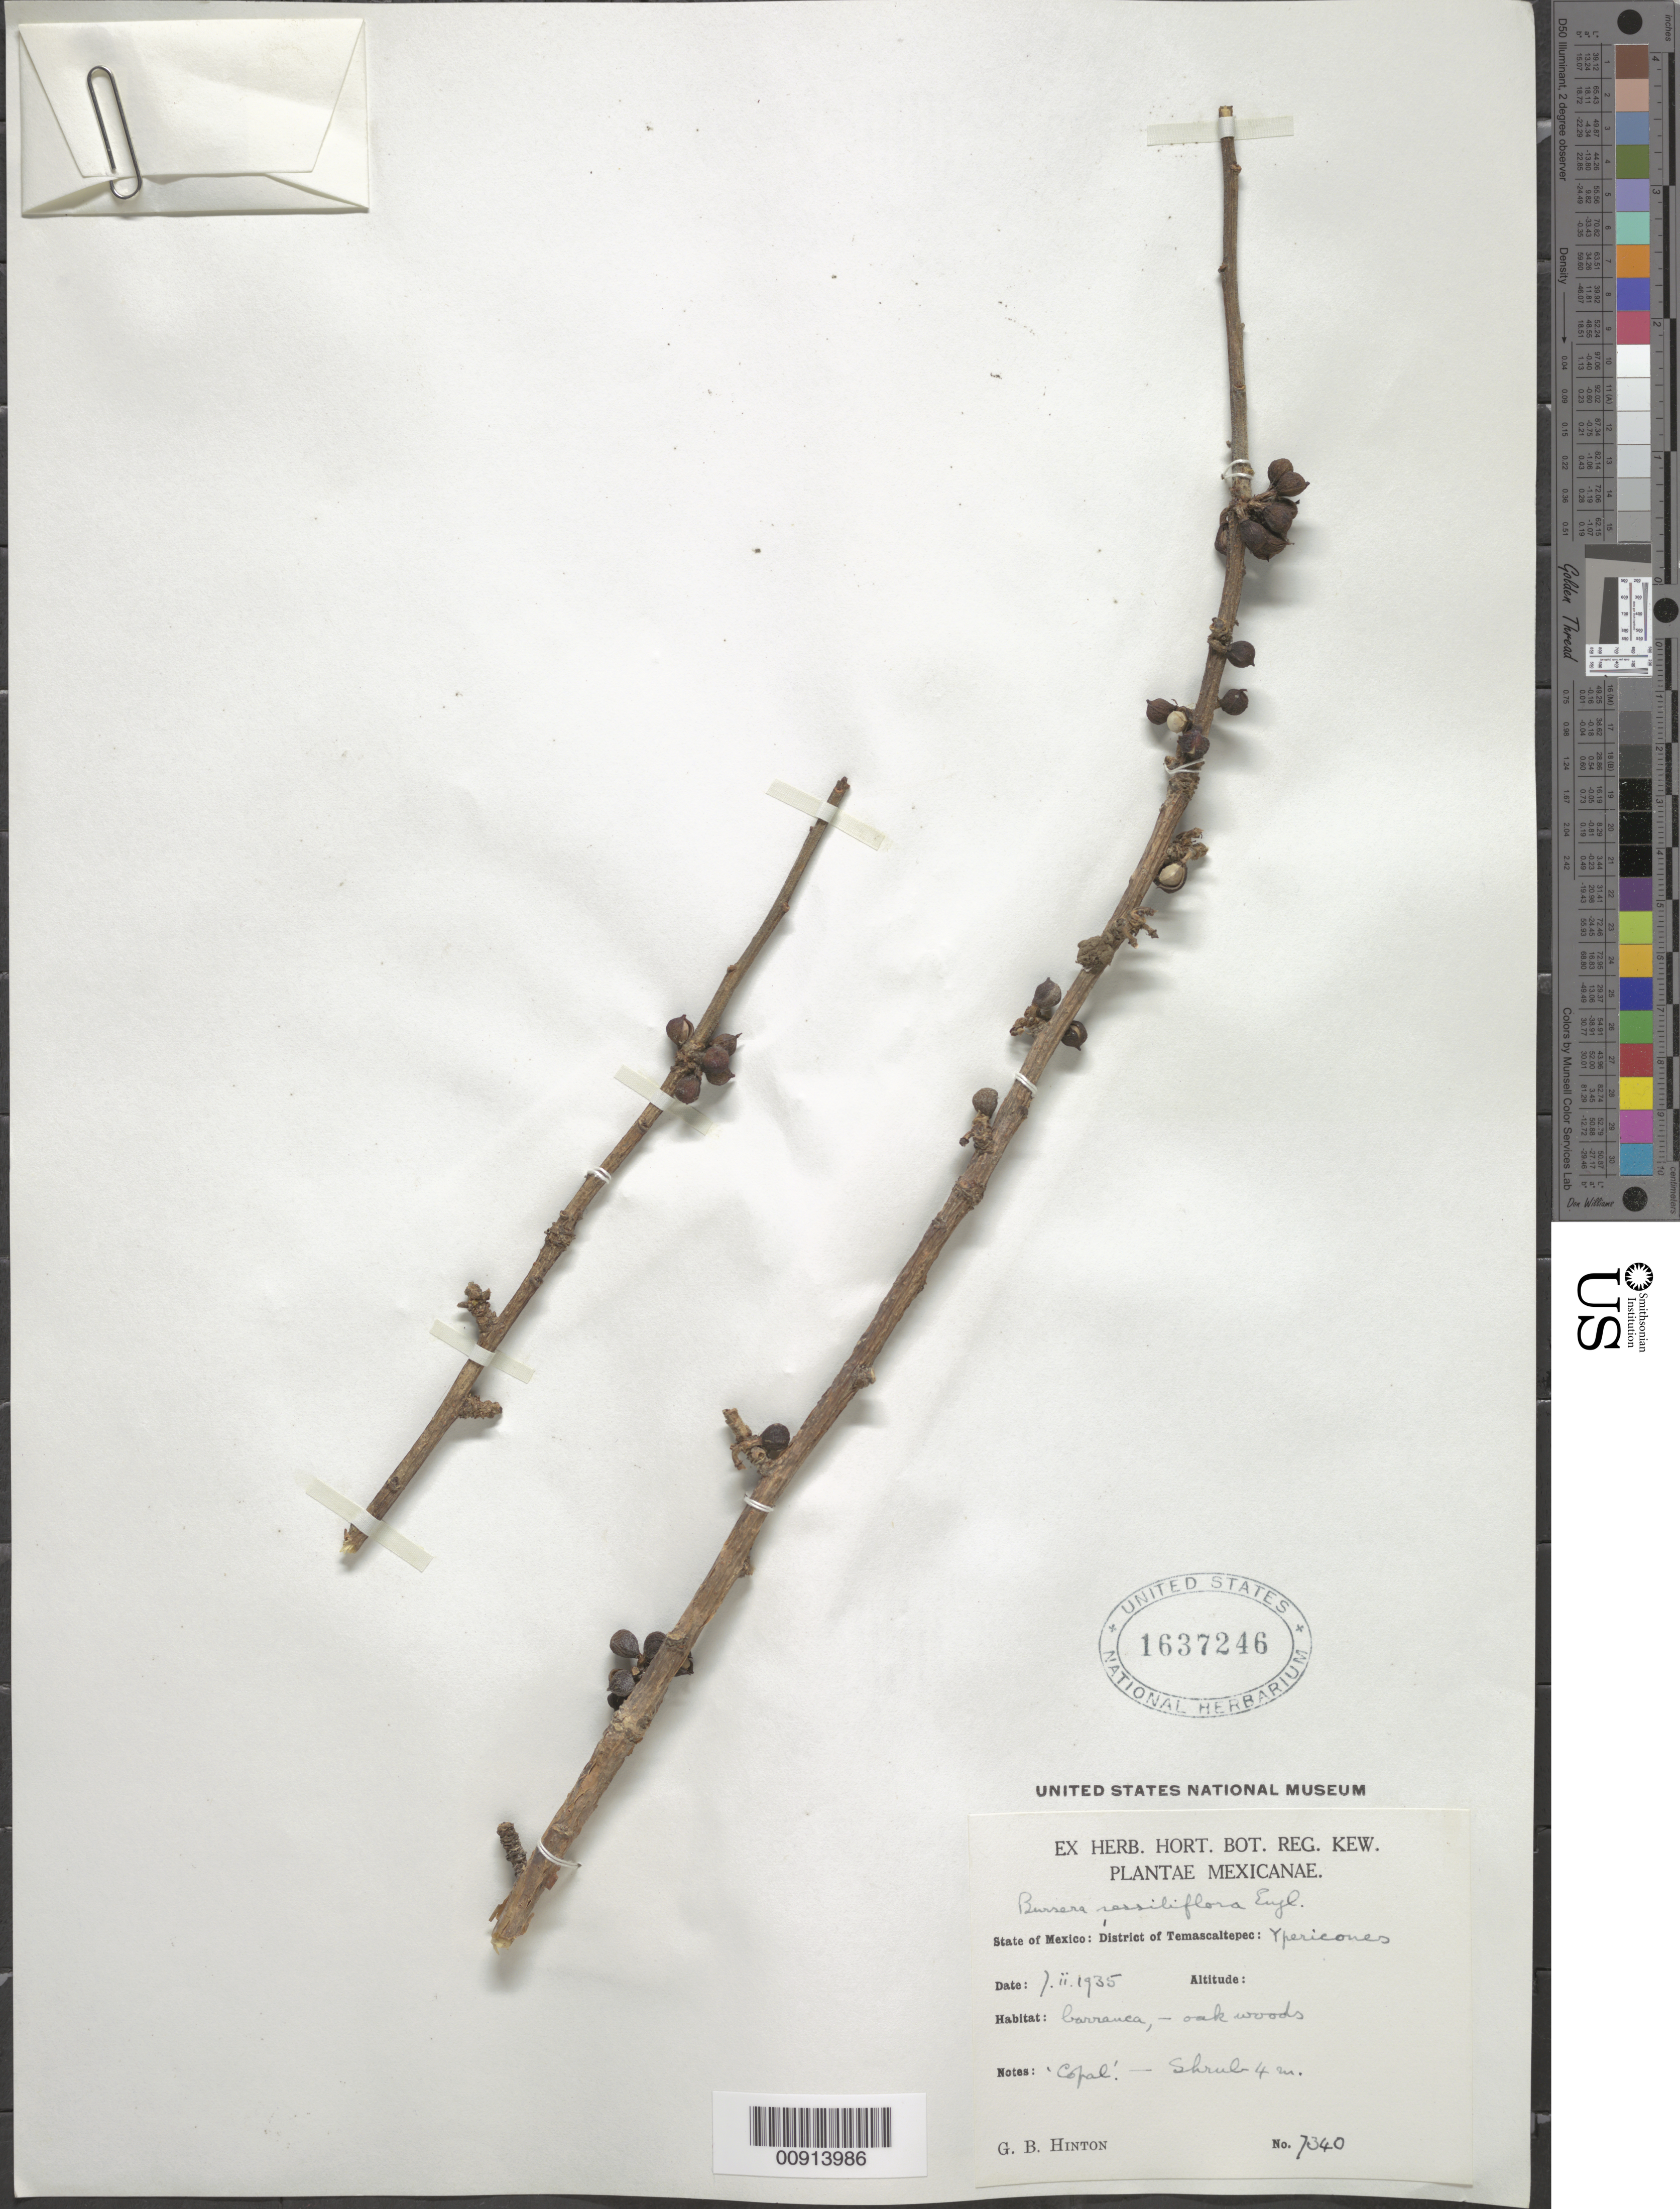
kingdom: Plantae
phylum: Tracheophyta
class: Magnoliopsida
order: Sapindales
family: Burseraceae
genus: Bursera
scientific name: Bursera sessiliflora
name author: Engl.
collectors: G. B. Hinton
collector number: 7340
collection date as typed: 07 Feb 1935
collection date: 1935-02-07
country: Mexico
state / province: México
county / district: Temascaltepec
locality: State of Mexico: District of Temascaltepec: Ypericones.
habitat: Barranca, - oak woods.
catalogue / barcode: US 1637246